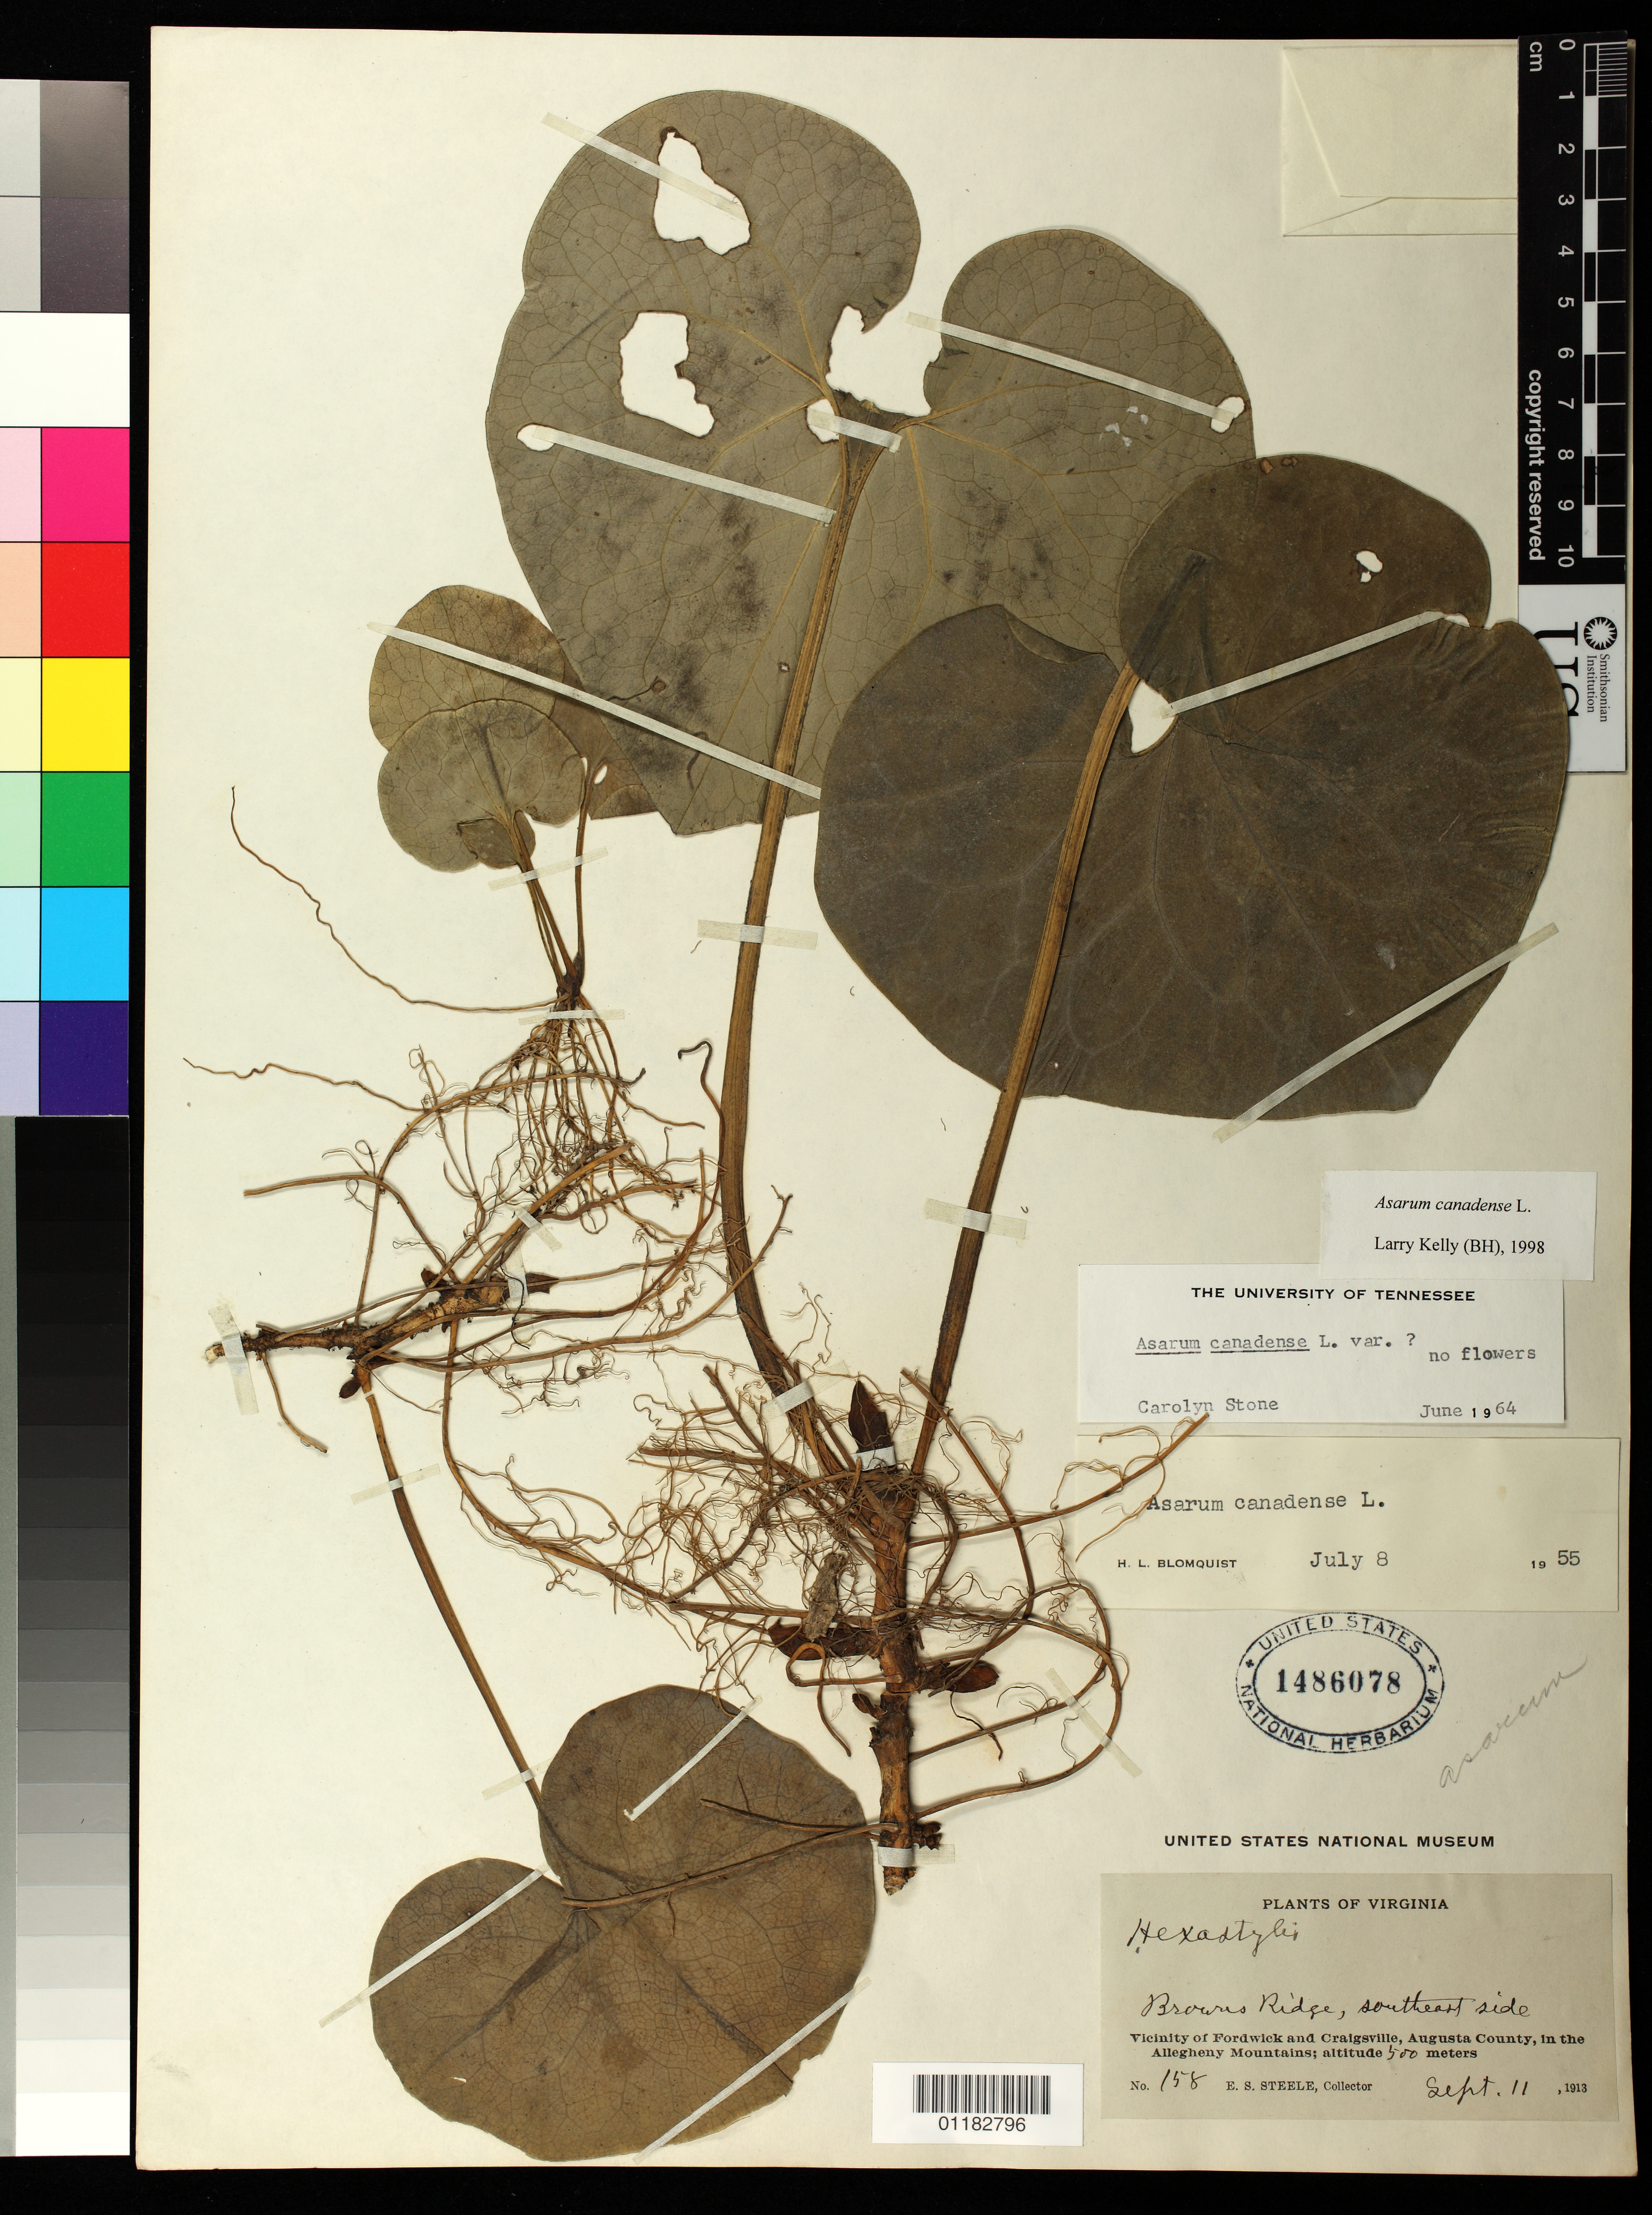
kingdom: Plantae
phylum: Tracheophyta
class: Magnoliopsida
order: Piperales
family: Aristolochiaceae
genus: Asarum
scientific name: Asarum canadense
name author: L.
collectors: E. Steele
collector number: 158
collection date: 1913-09-11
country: United States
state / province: Virginia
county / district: Augusta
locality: Brown's Ridge, southern side. Vicinity of Fordwick and Craigsville, Augusta County in the Allegheny Mountains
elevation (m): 500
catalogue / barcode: US 1486078